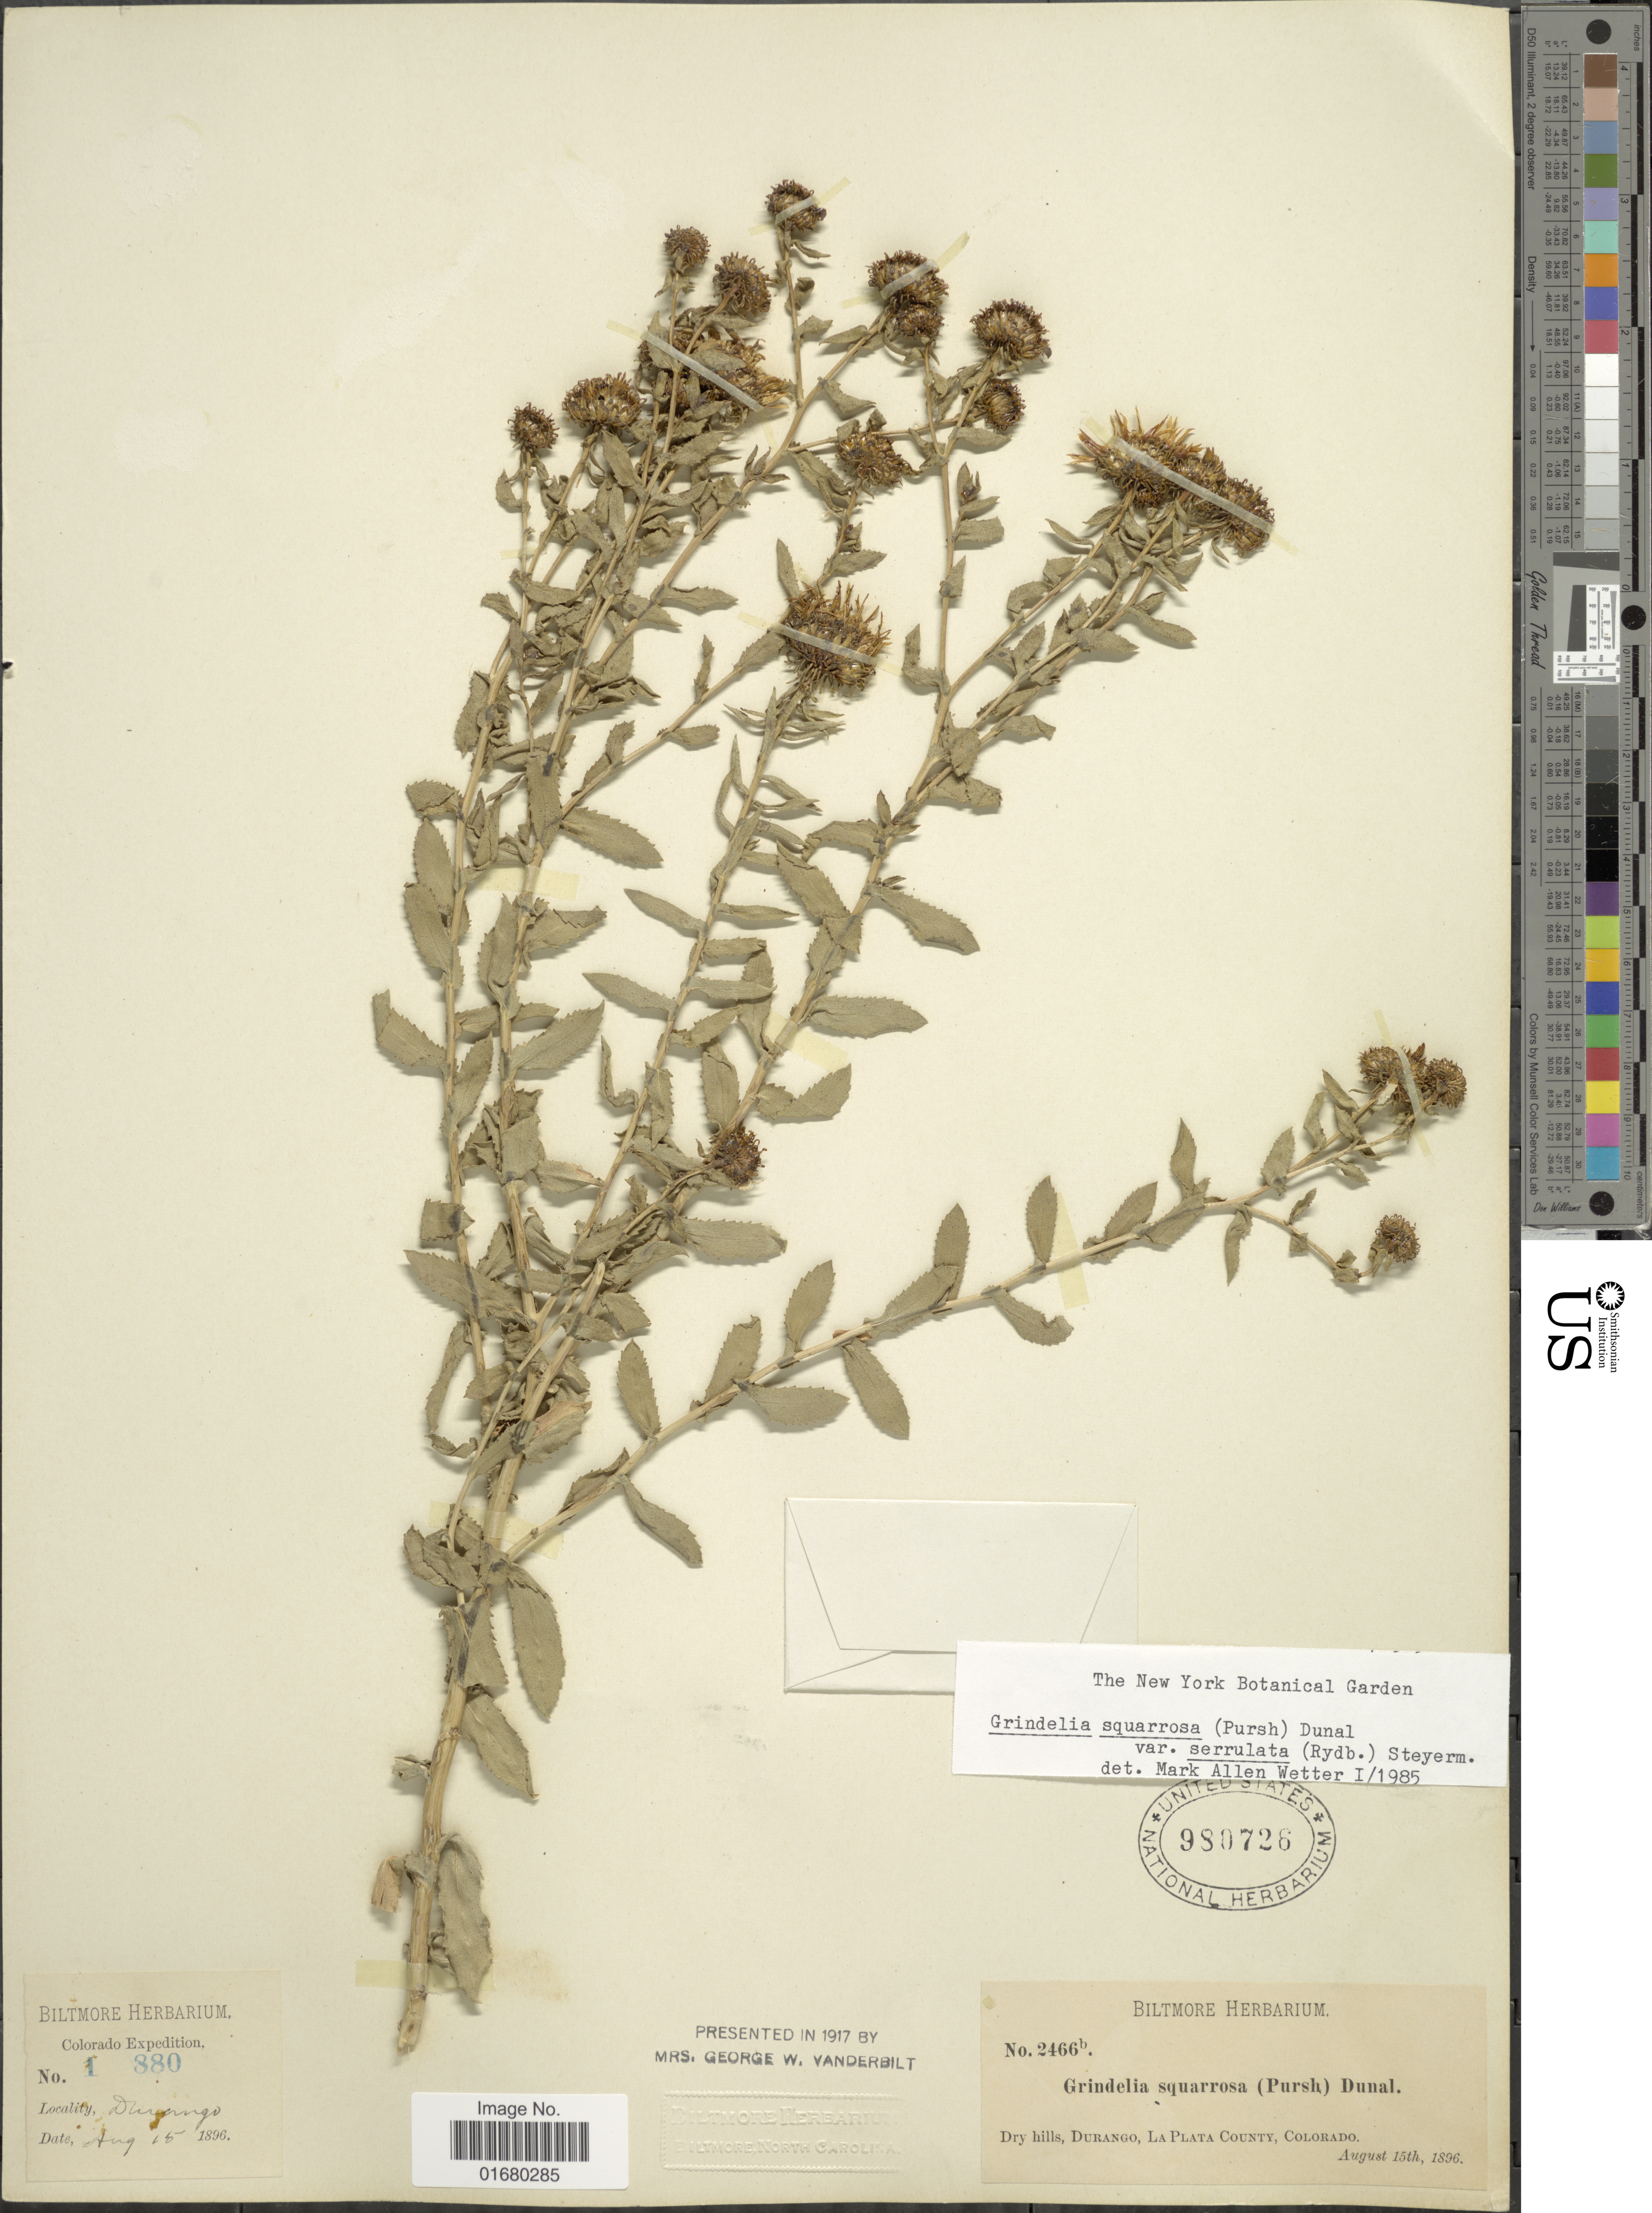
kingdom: Plantae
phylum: Tracheophyta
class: Magnoliopsida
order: Asterales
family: Asteraceae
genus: Grindelia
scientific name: Grindelia squarrosa var. serrulata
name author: (Rydb.) Steyerm.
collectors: ex herb. Biltmore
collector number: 2466b/1 880?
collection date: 1896-08-15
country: United States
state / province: Colorado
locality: Dry hills, Durango, La Plata County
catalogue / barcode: US 980726